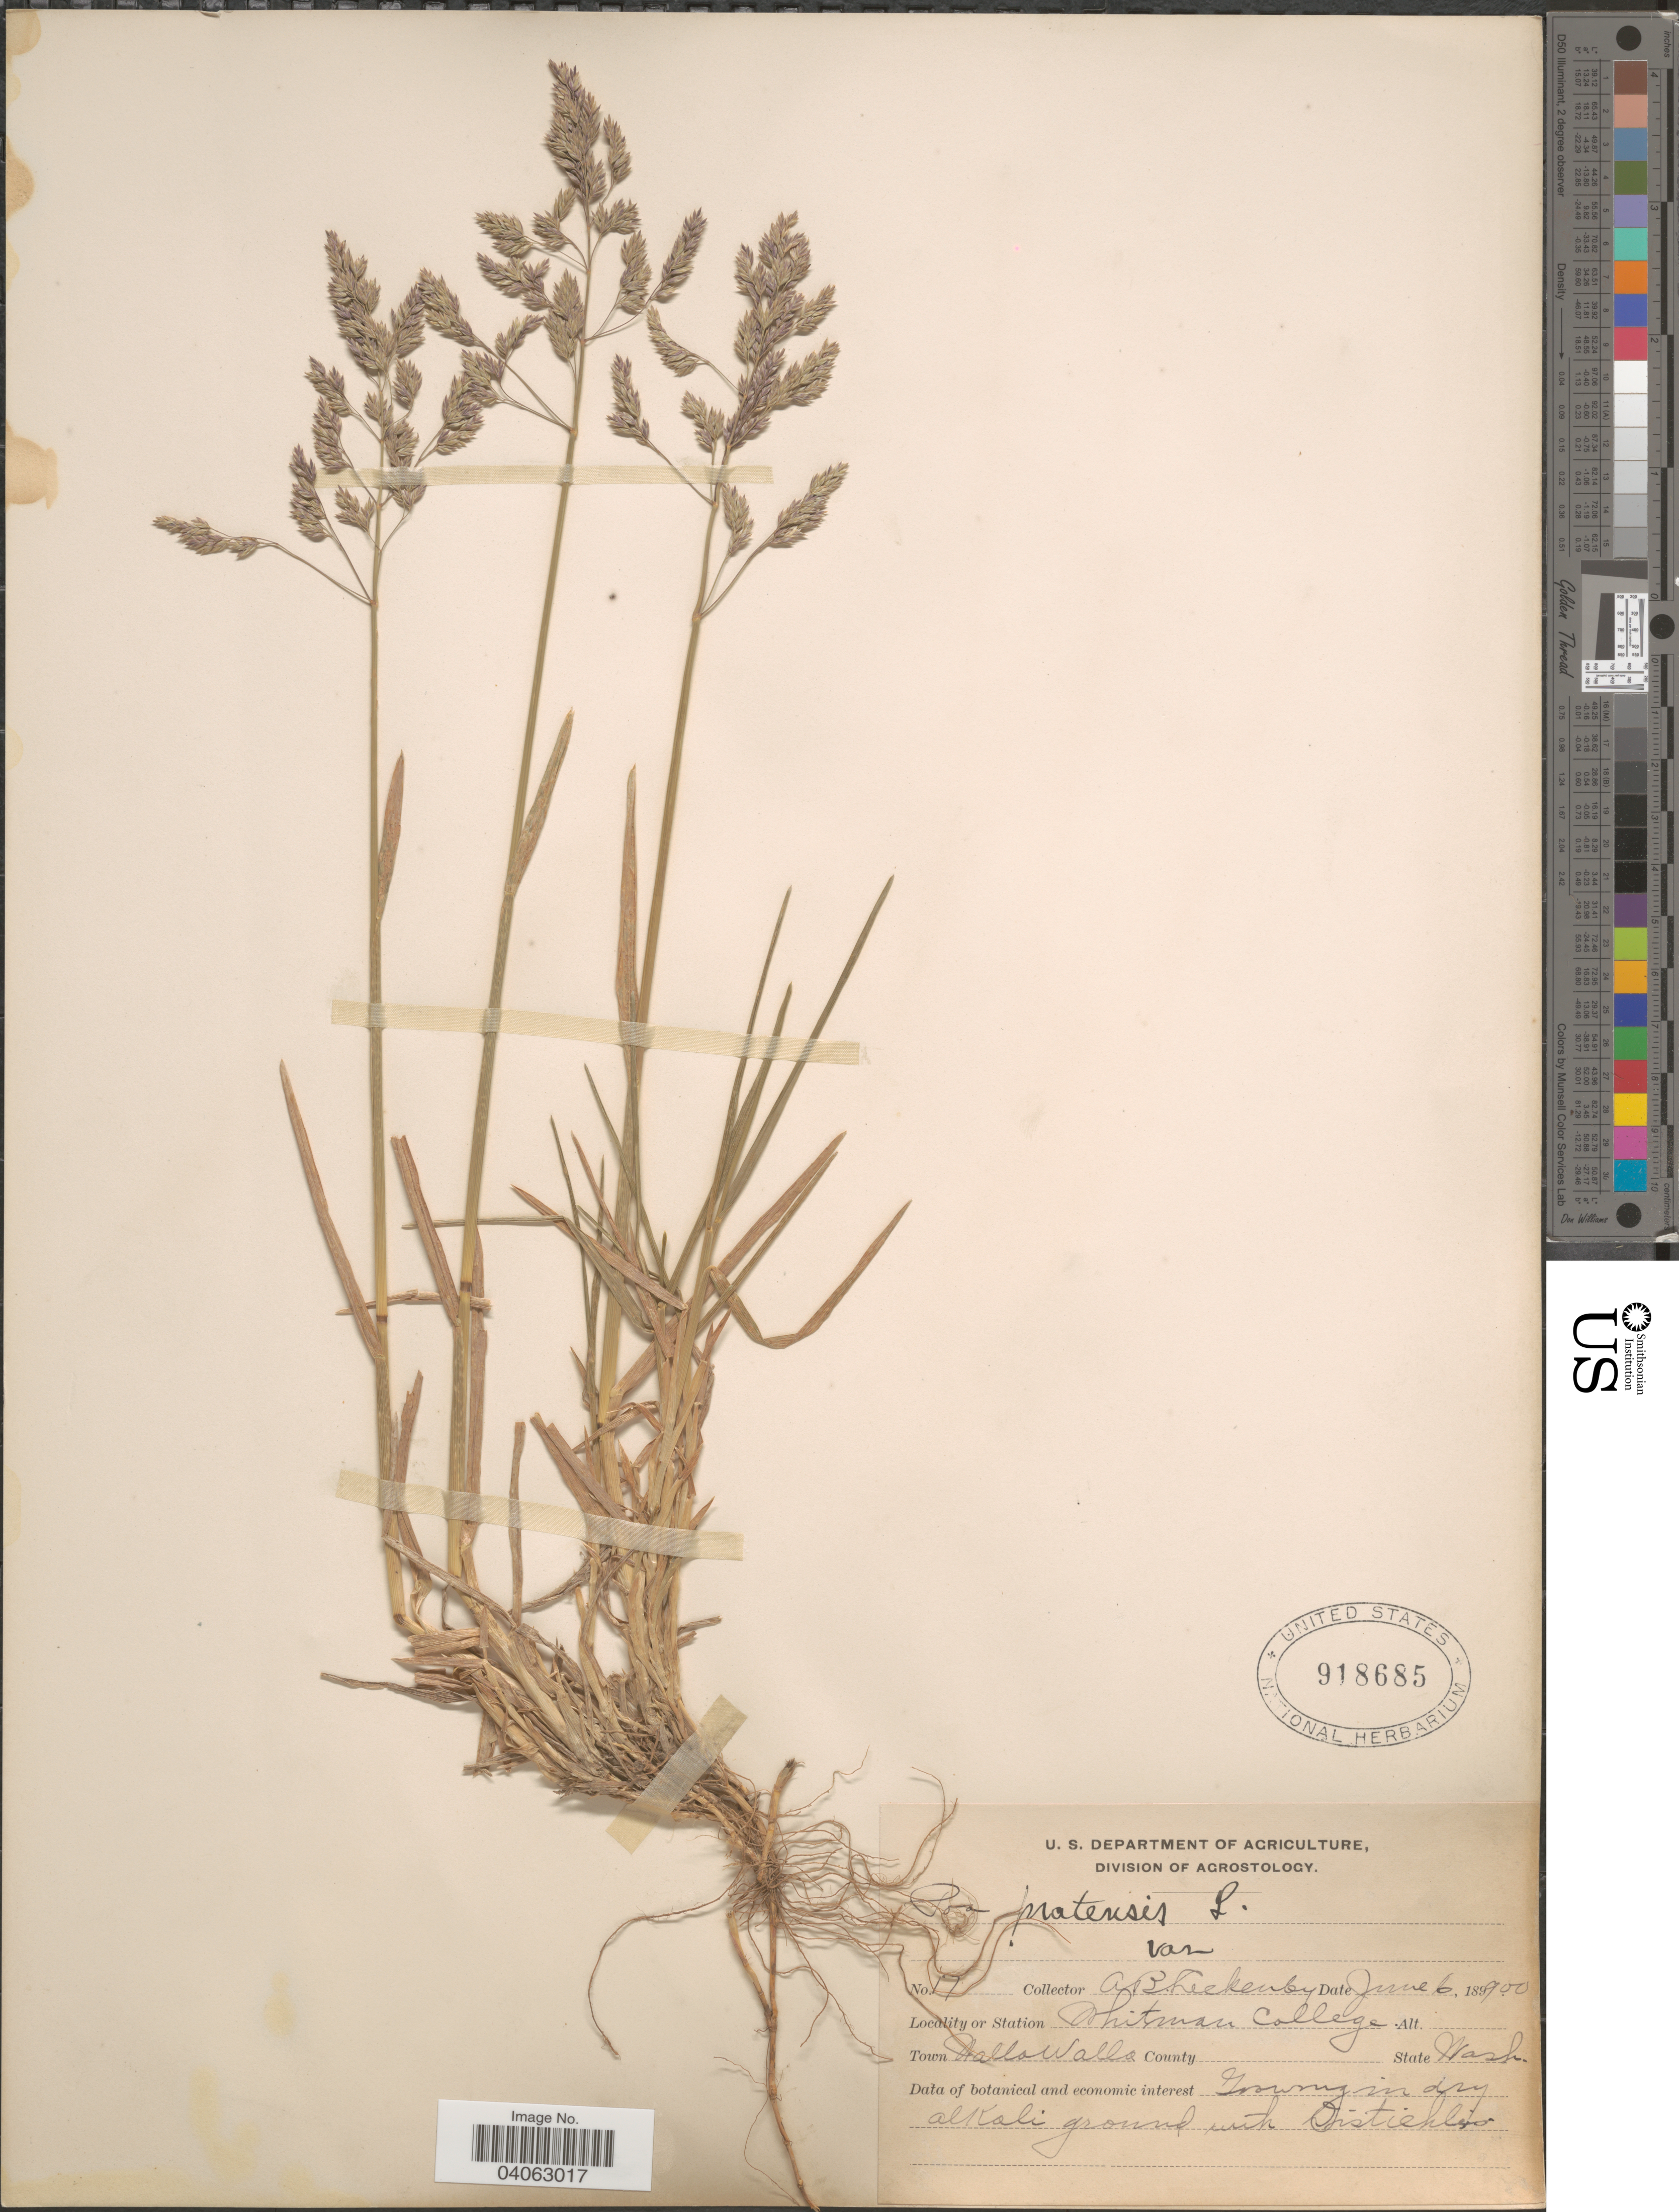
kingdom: Plantae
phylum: Tracheophyta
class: Liliopsida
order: Poales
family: Poaceae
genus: Poa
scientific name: Poa pratensis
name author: L.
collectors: A. Leckenby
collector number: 17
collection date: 1900-06-06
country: United States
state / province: Washington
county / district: Walla Walla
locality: Whitman College. Town Walla Walla.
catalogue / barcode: US 918685